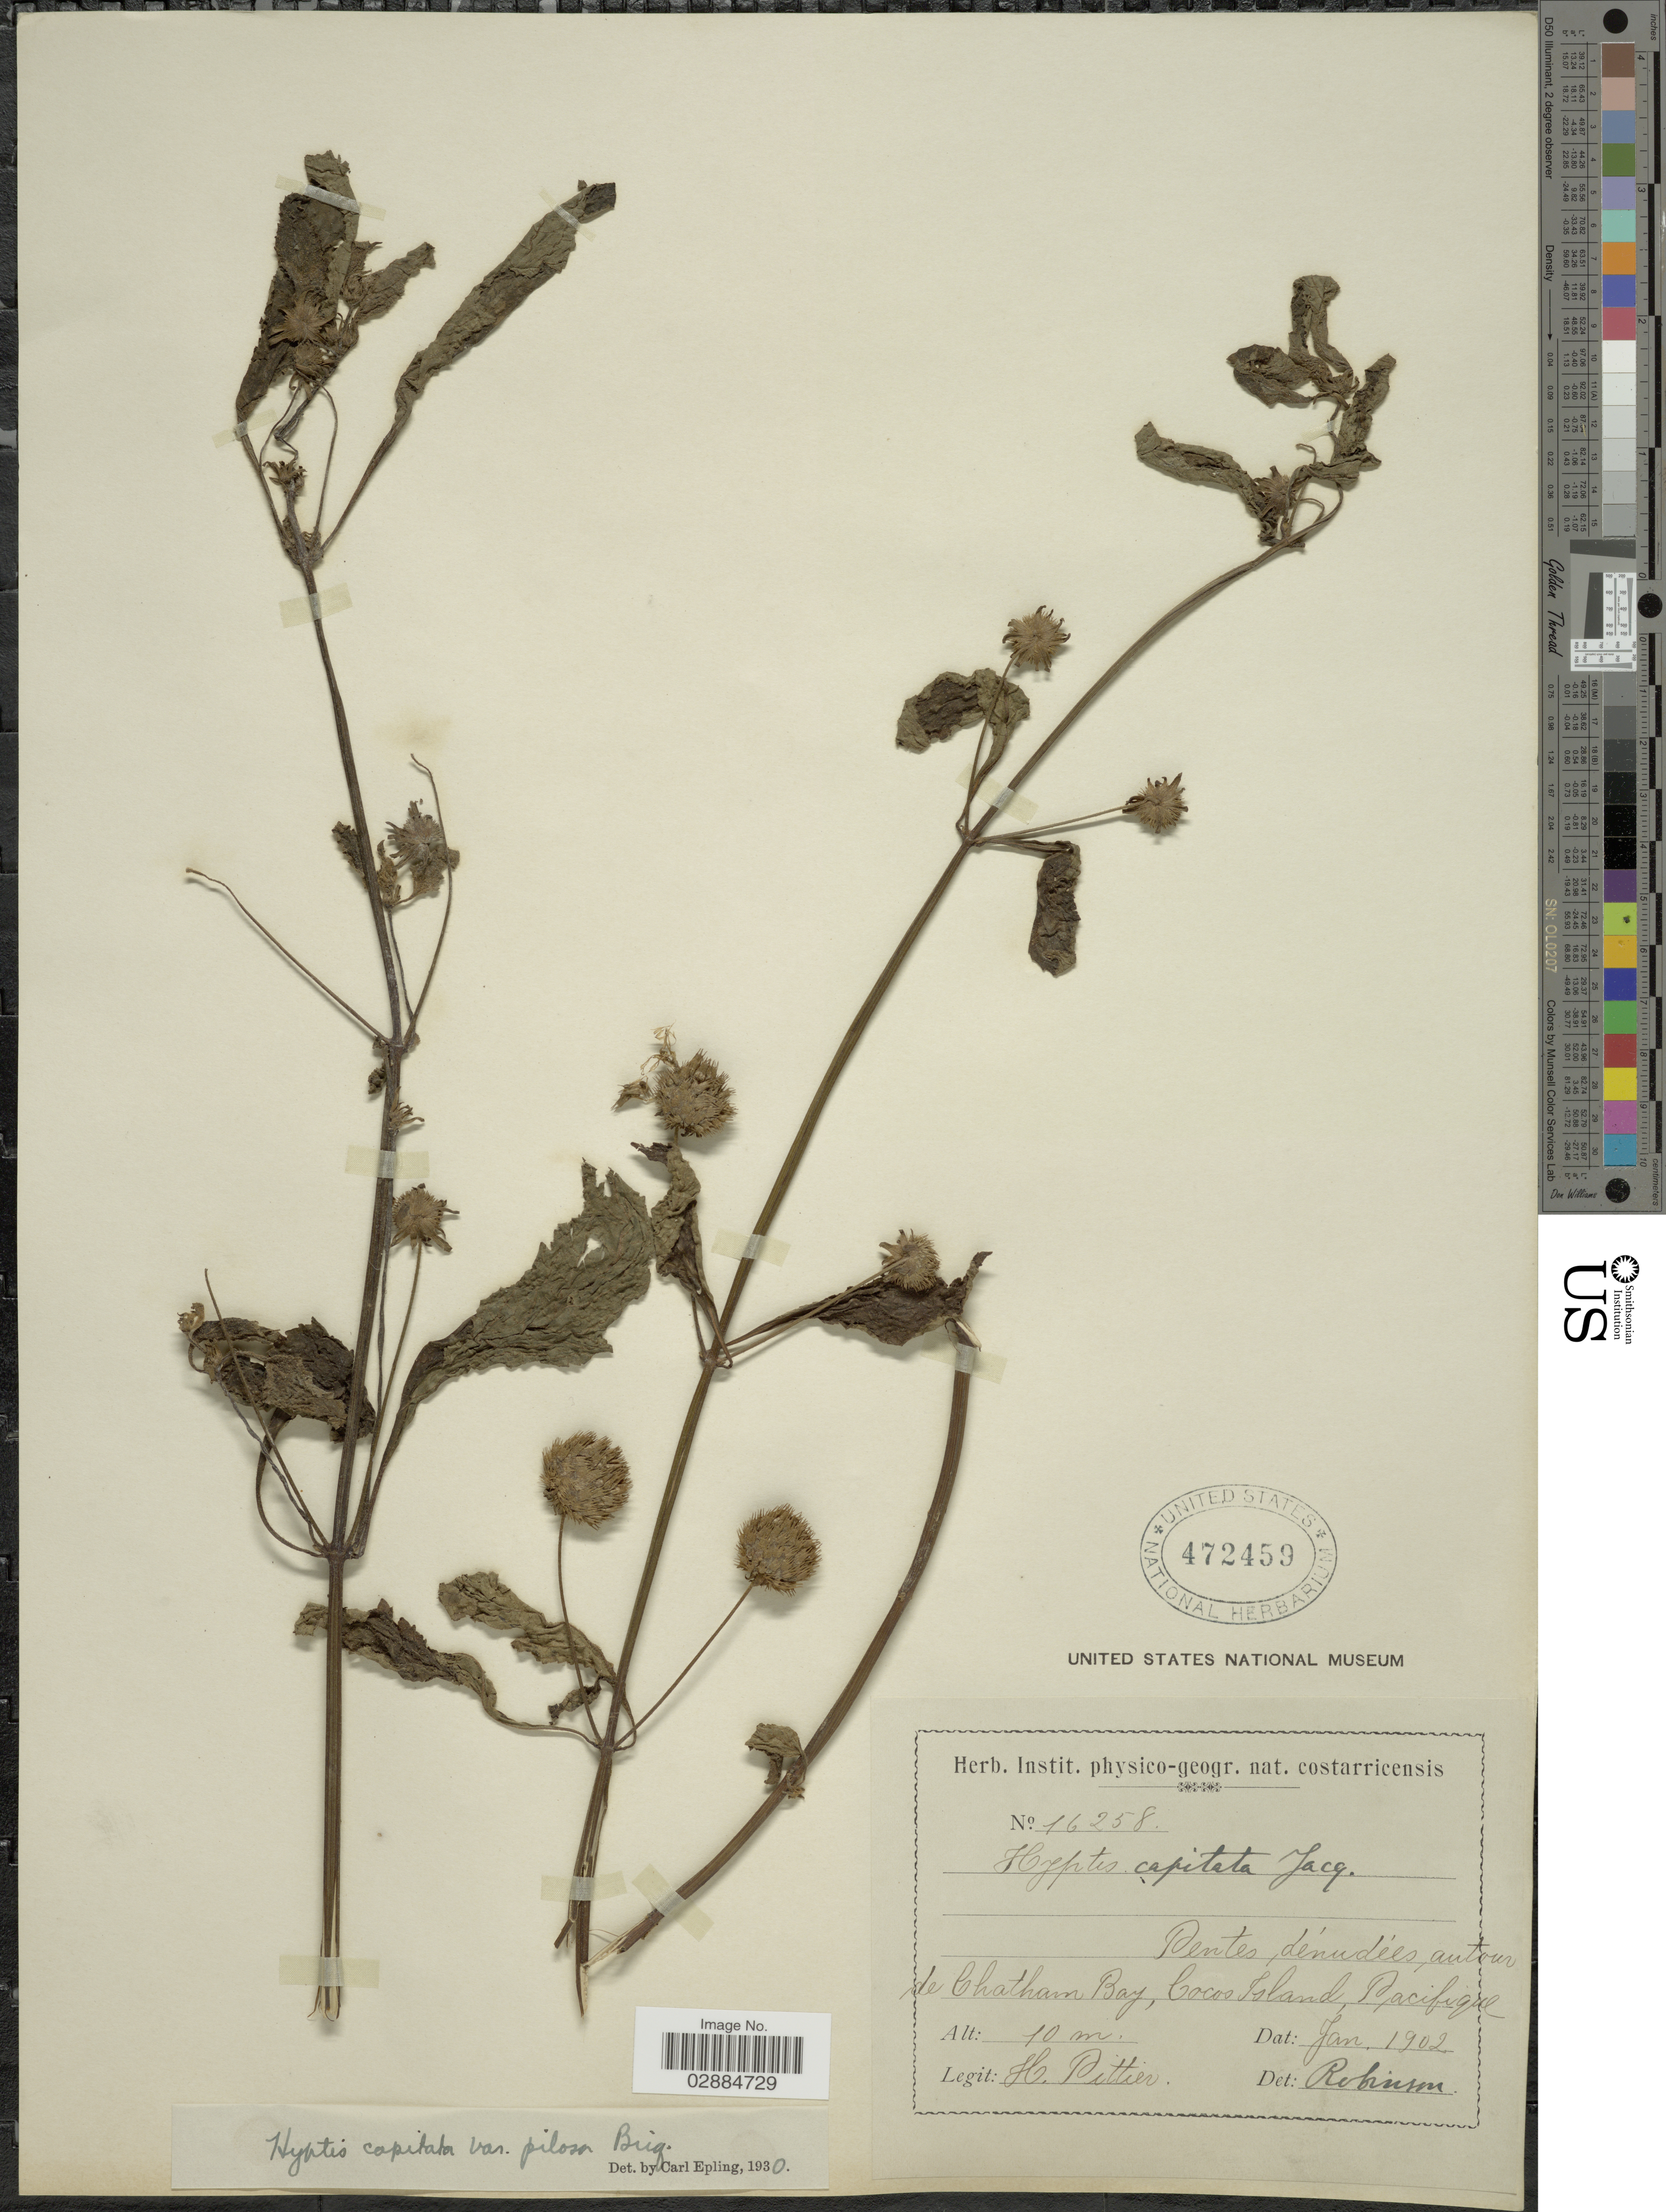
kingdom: Plantae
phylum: Tracheophyta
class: Magnoliopsida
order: Lamiales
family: Lamiaceae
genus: Hyptis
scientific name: Hyptis capitata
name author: Jacq.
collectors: H. F. Pittier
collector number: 16258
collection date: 1902-01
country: Costa Rica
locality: Pentes, dénudées autour de Chatham Bay, Cocos Island, Pacifique.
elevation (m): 10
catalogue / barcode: US 472459